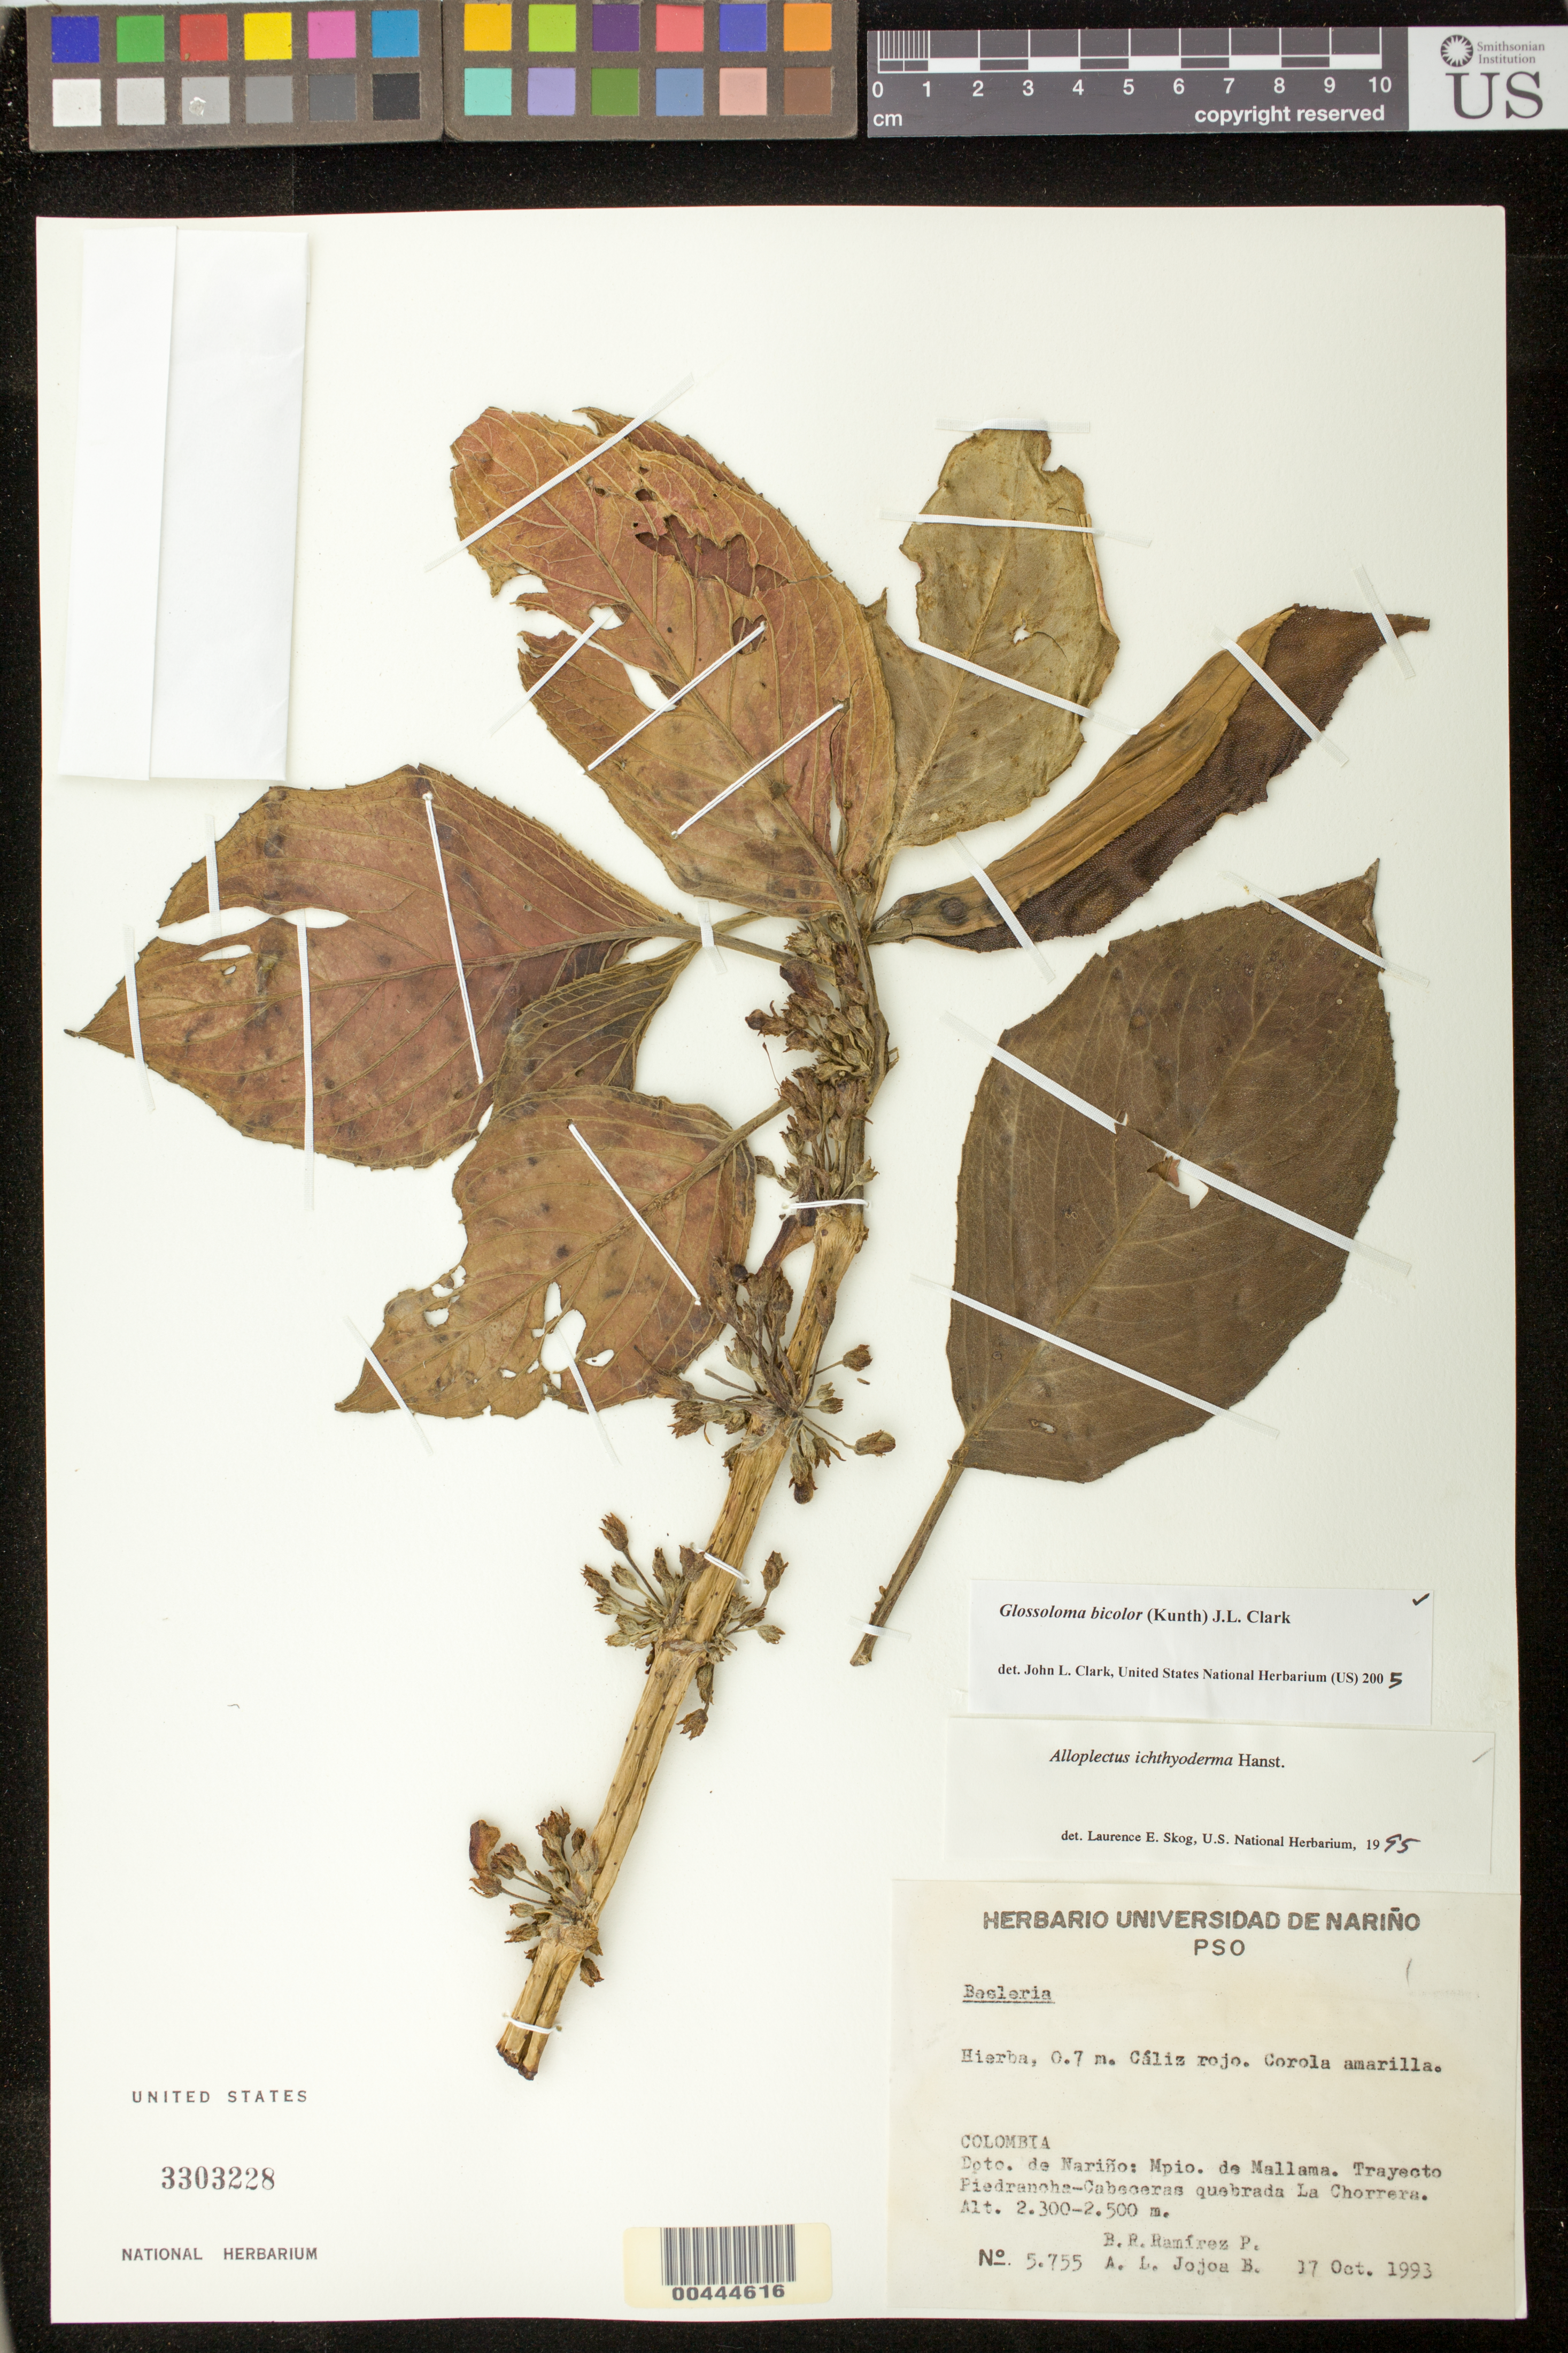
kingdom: Plantae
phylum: Tracheophyta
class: Magnoliopsida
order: Lamiales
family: Gesneriaceae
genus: Glossoloma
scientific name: Glossoloma bicolor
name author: (Kunth) J.L. Clark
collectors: B. R. Ramirez P. & A. Jojoa B.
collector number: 5755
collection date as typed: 17 Oct 1993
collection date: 1993-10-17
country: Colombia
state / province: Nariño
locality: Mallama, trayecto piedrancha-cabeceras, la chorrera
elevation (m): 2300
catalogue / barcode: US 3303228